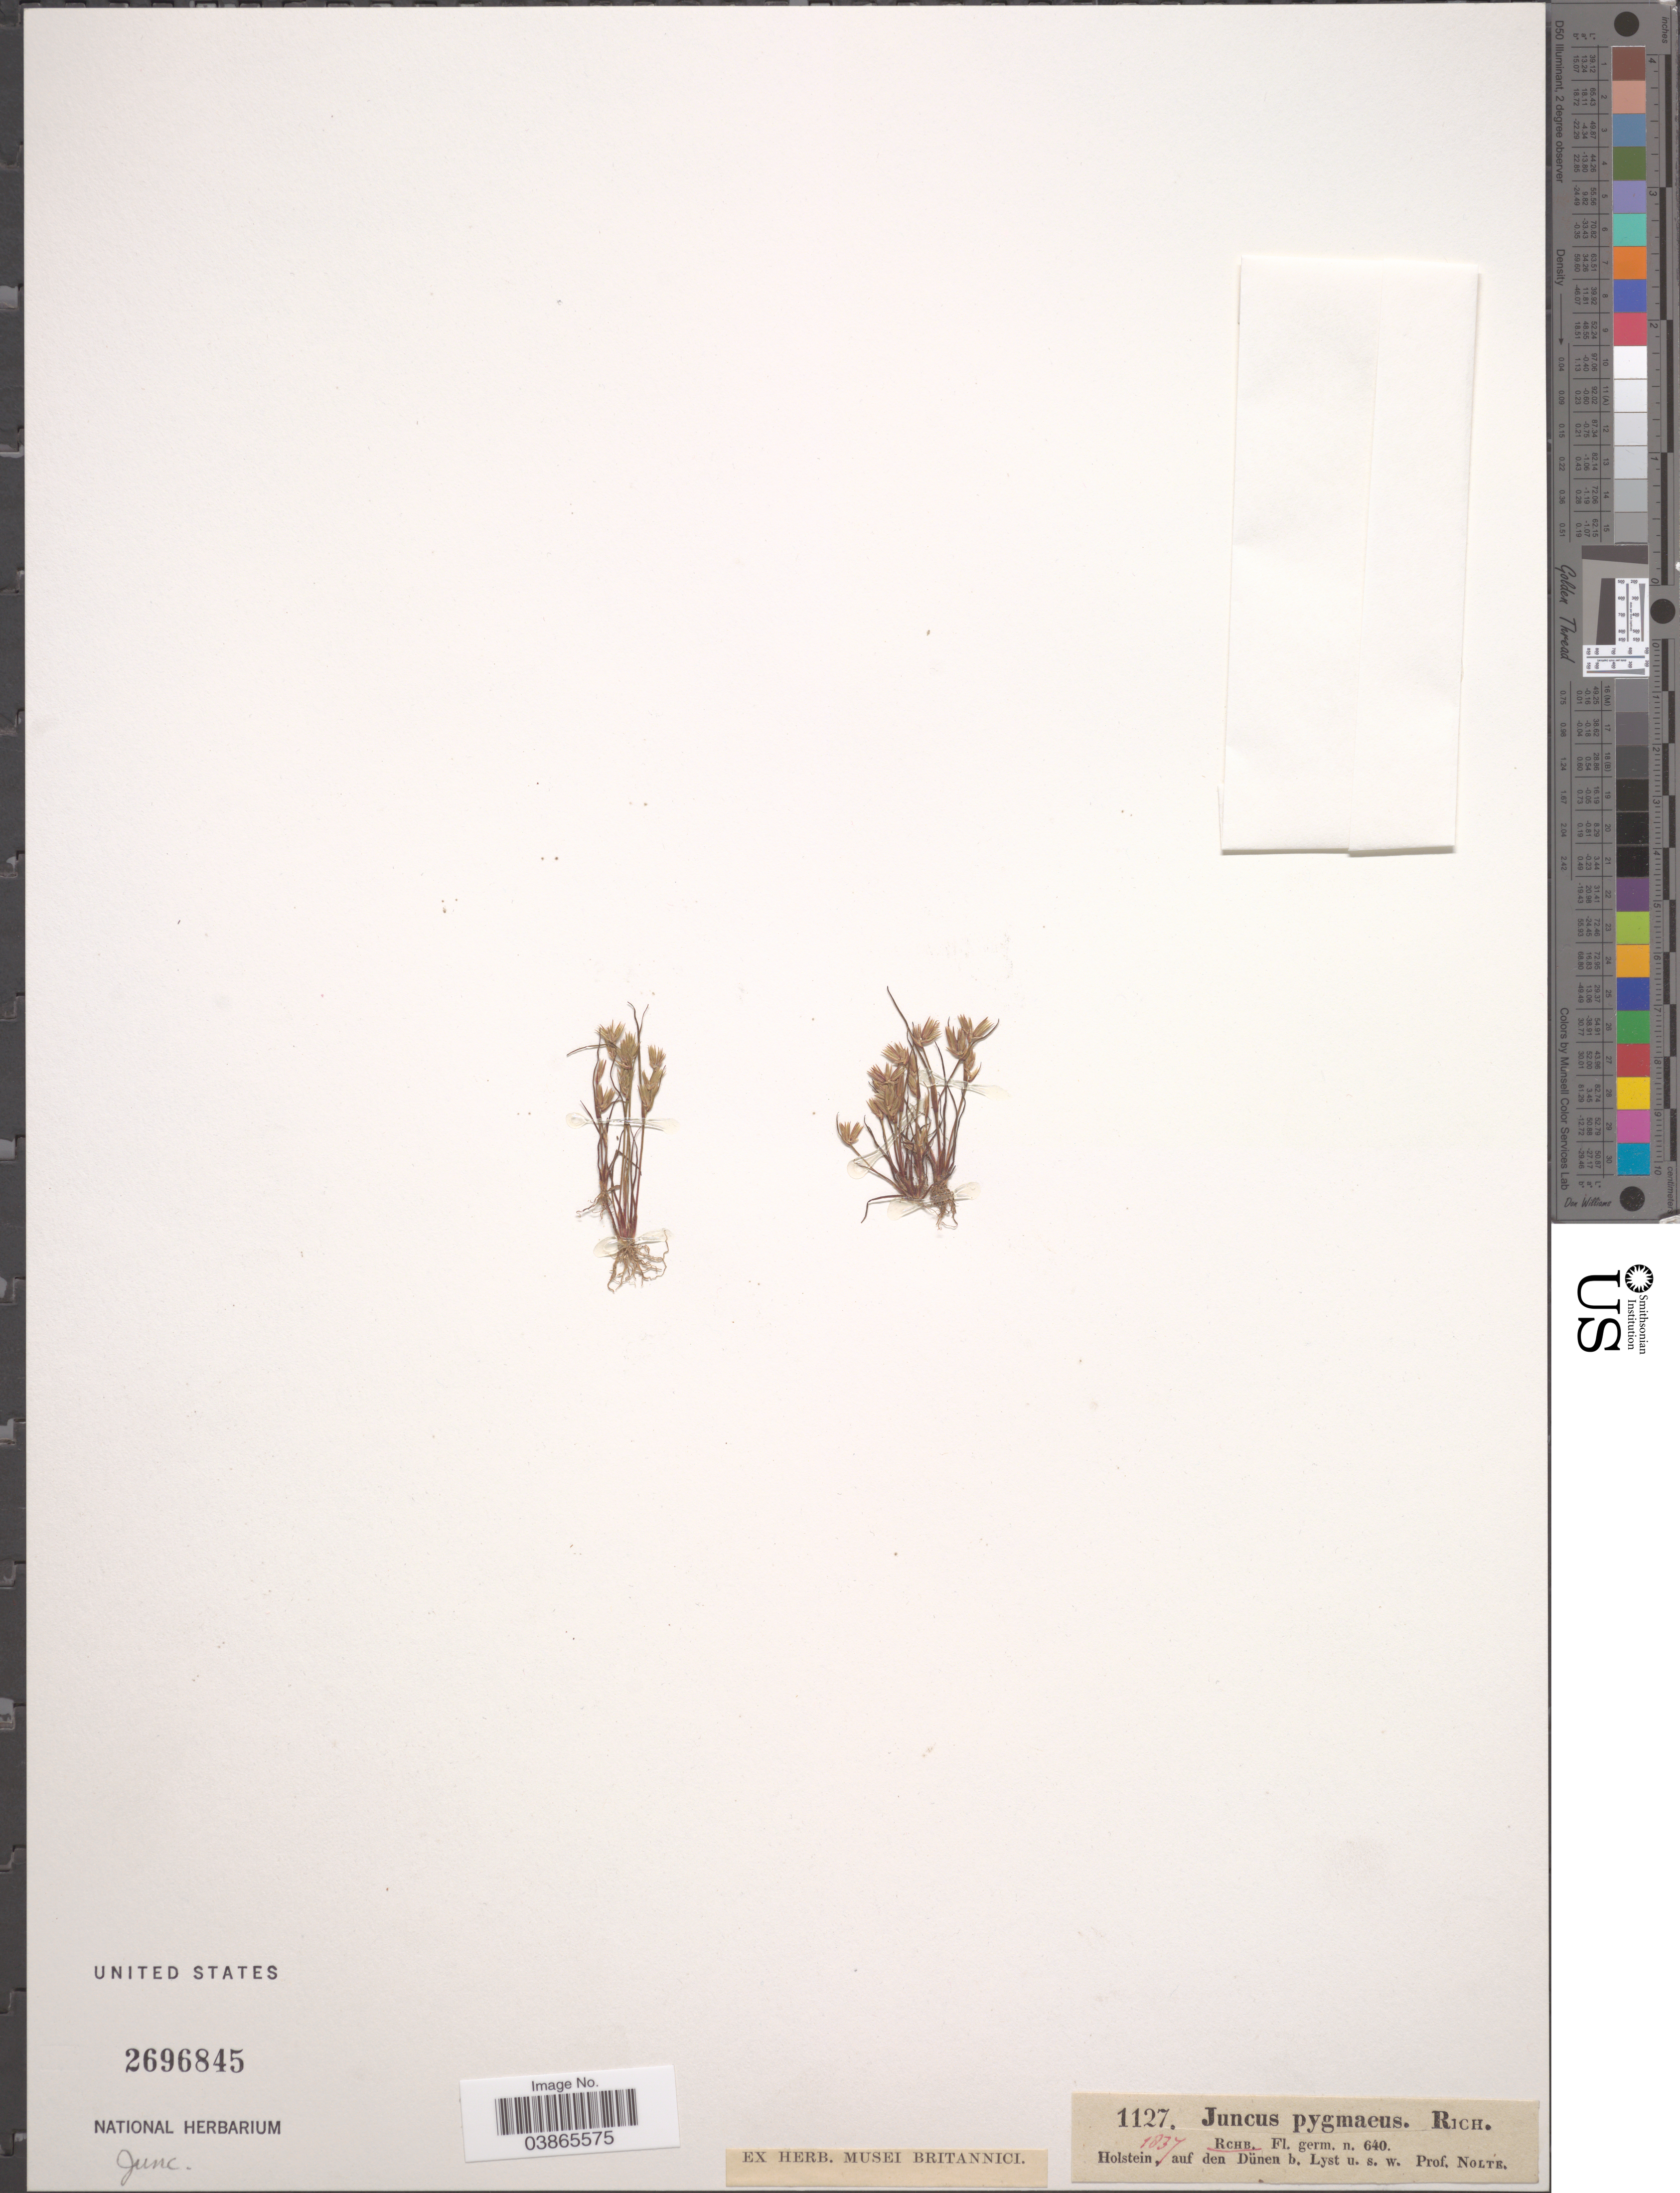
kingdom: Plantae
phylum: Tracheophyta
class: Liliopsida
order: Poales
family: Juncaceae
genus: Juncus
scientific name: Juncus pygmaeus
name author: Rich. ex Thuill.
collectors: Nolte, --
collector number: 1127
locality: Holstein, auf den Dünen b. Lyst u. s. w.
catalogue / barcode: US 2696845